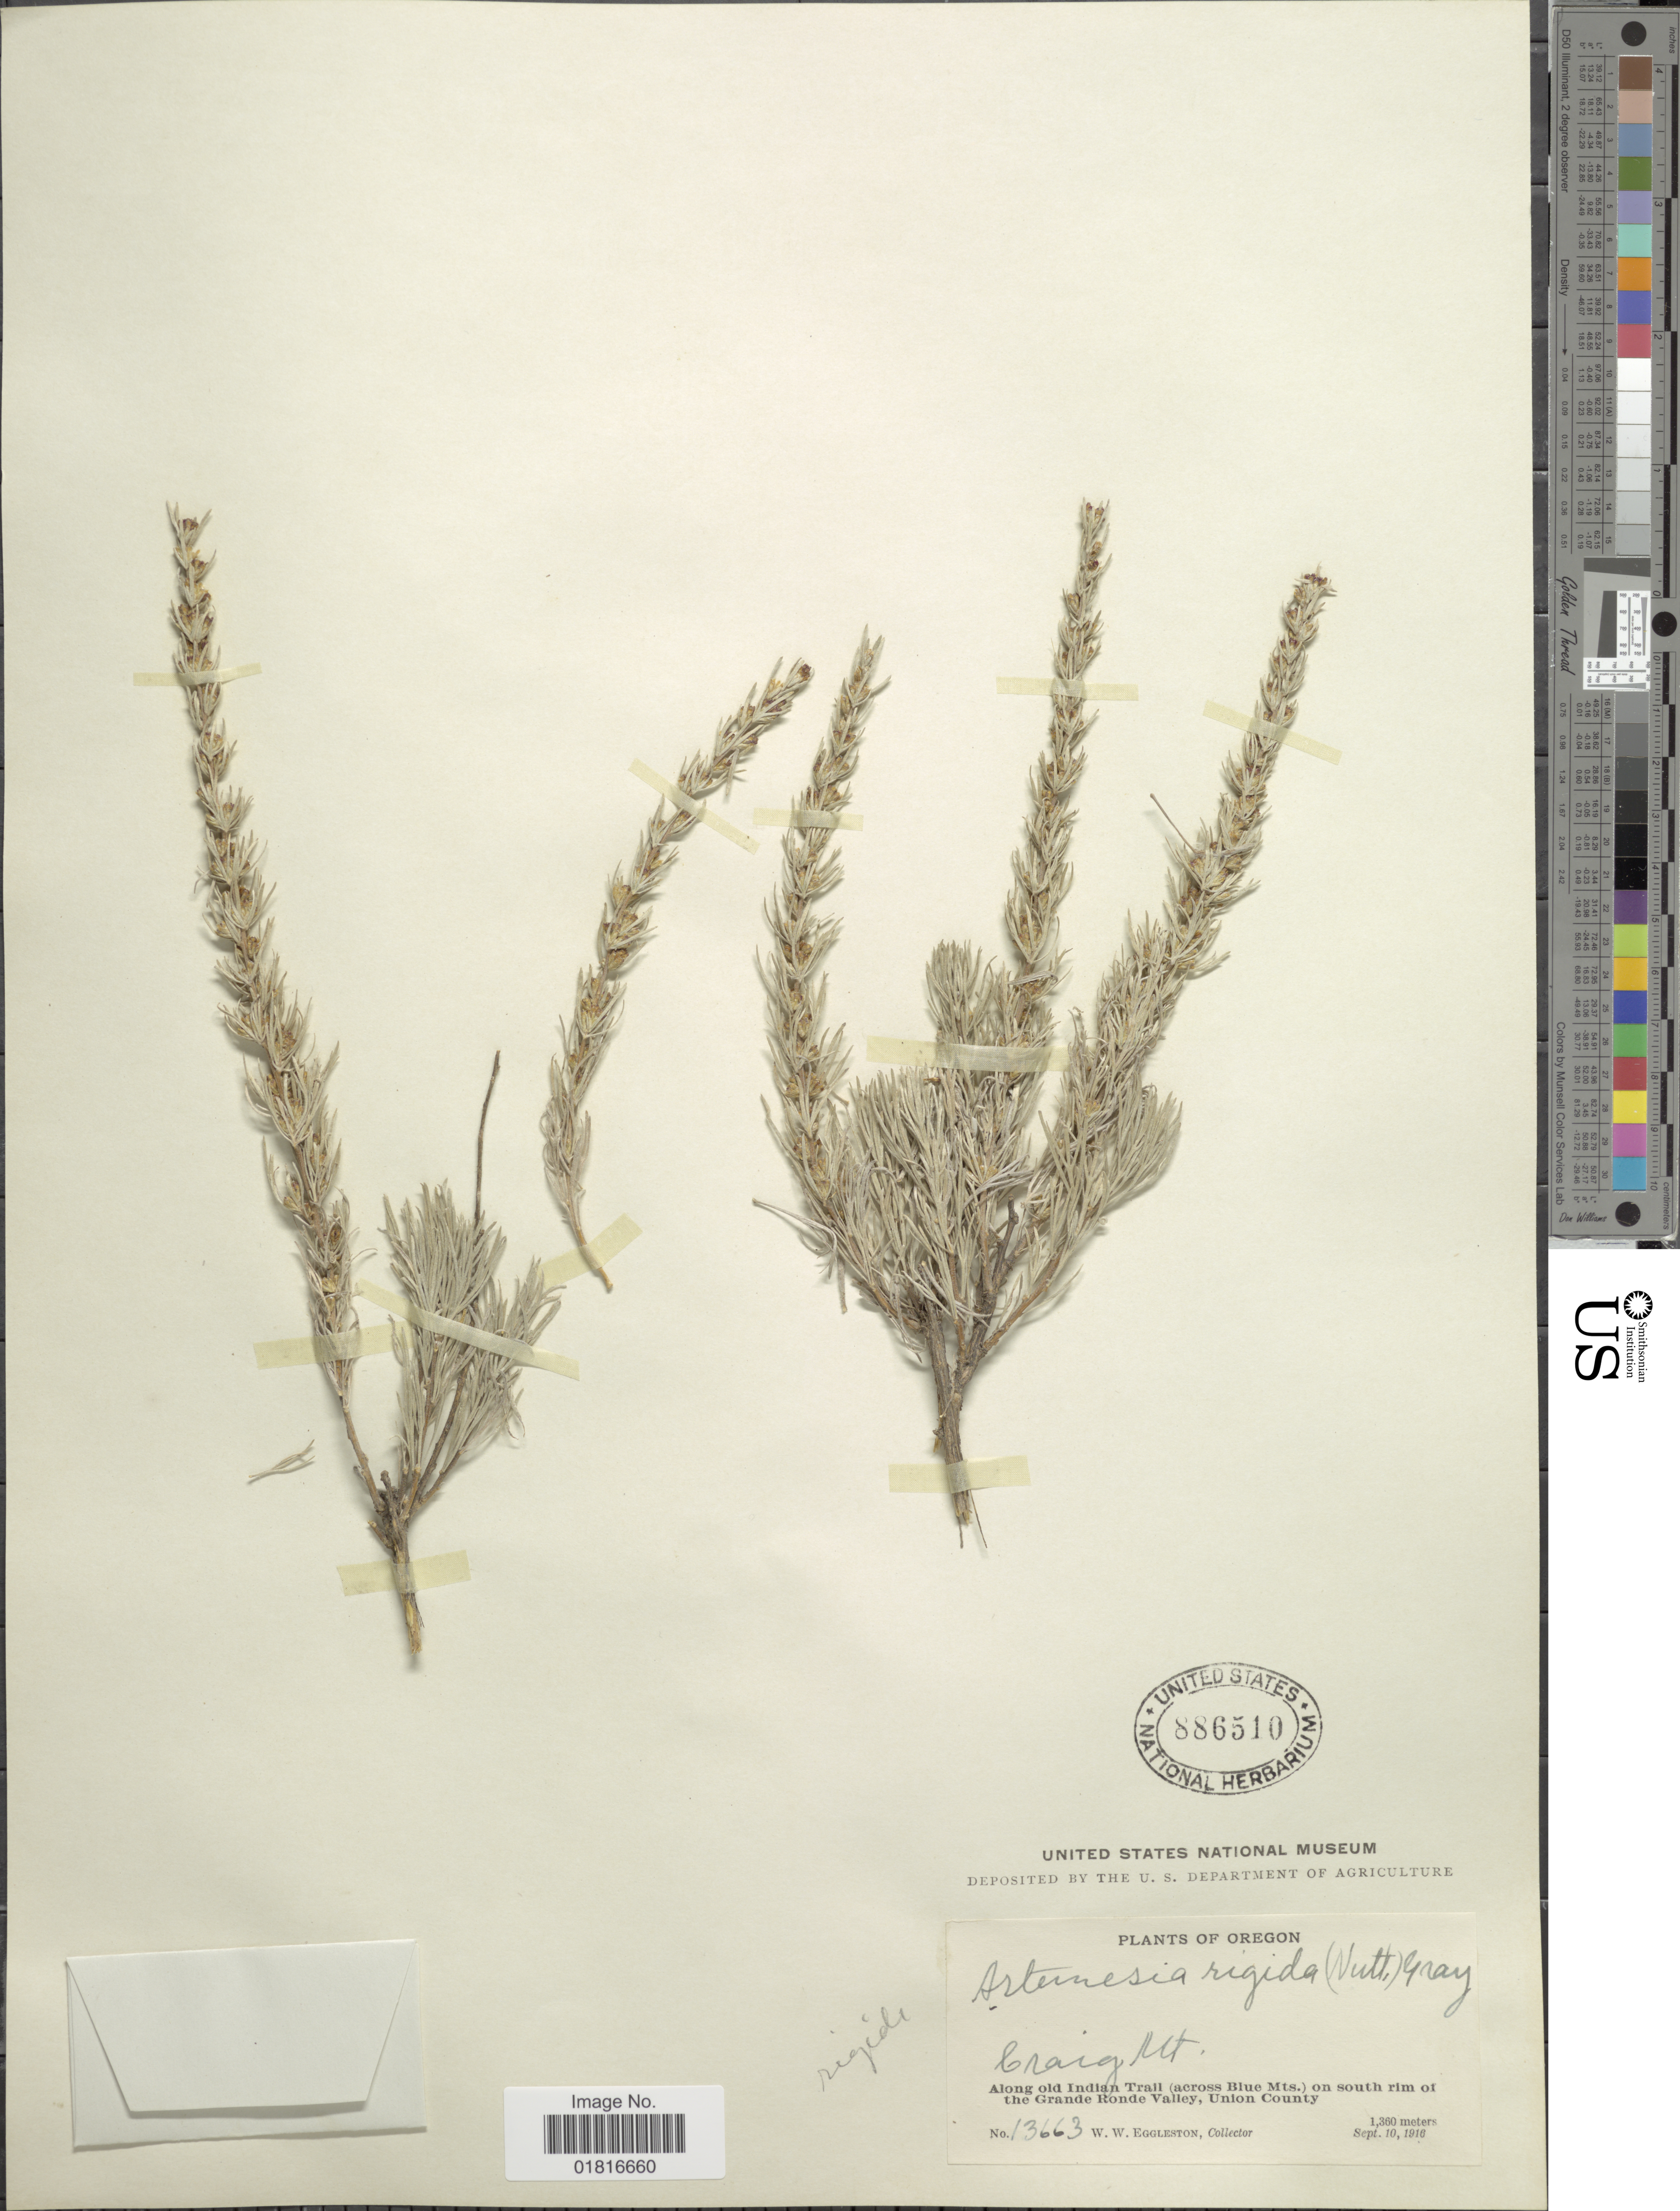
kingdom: Plantae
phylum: Tracheophyta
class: Magnoliopsida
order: Asterales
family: Asteraceae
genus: Artemisia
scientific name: Artemisia rigida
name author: (Nutt.) A. Gray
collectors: W. W. Eggleston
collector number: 13663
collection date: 1916-09-10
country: United States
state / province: Oregon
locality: Craig Mt, Along Old Indian Trail (across Blue Mts) on south rim of the Grande Ronde Valley, Union County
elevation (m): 1300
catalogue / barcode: US 886510